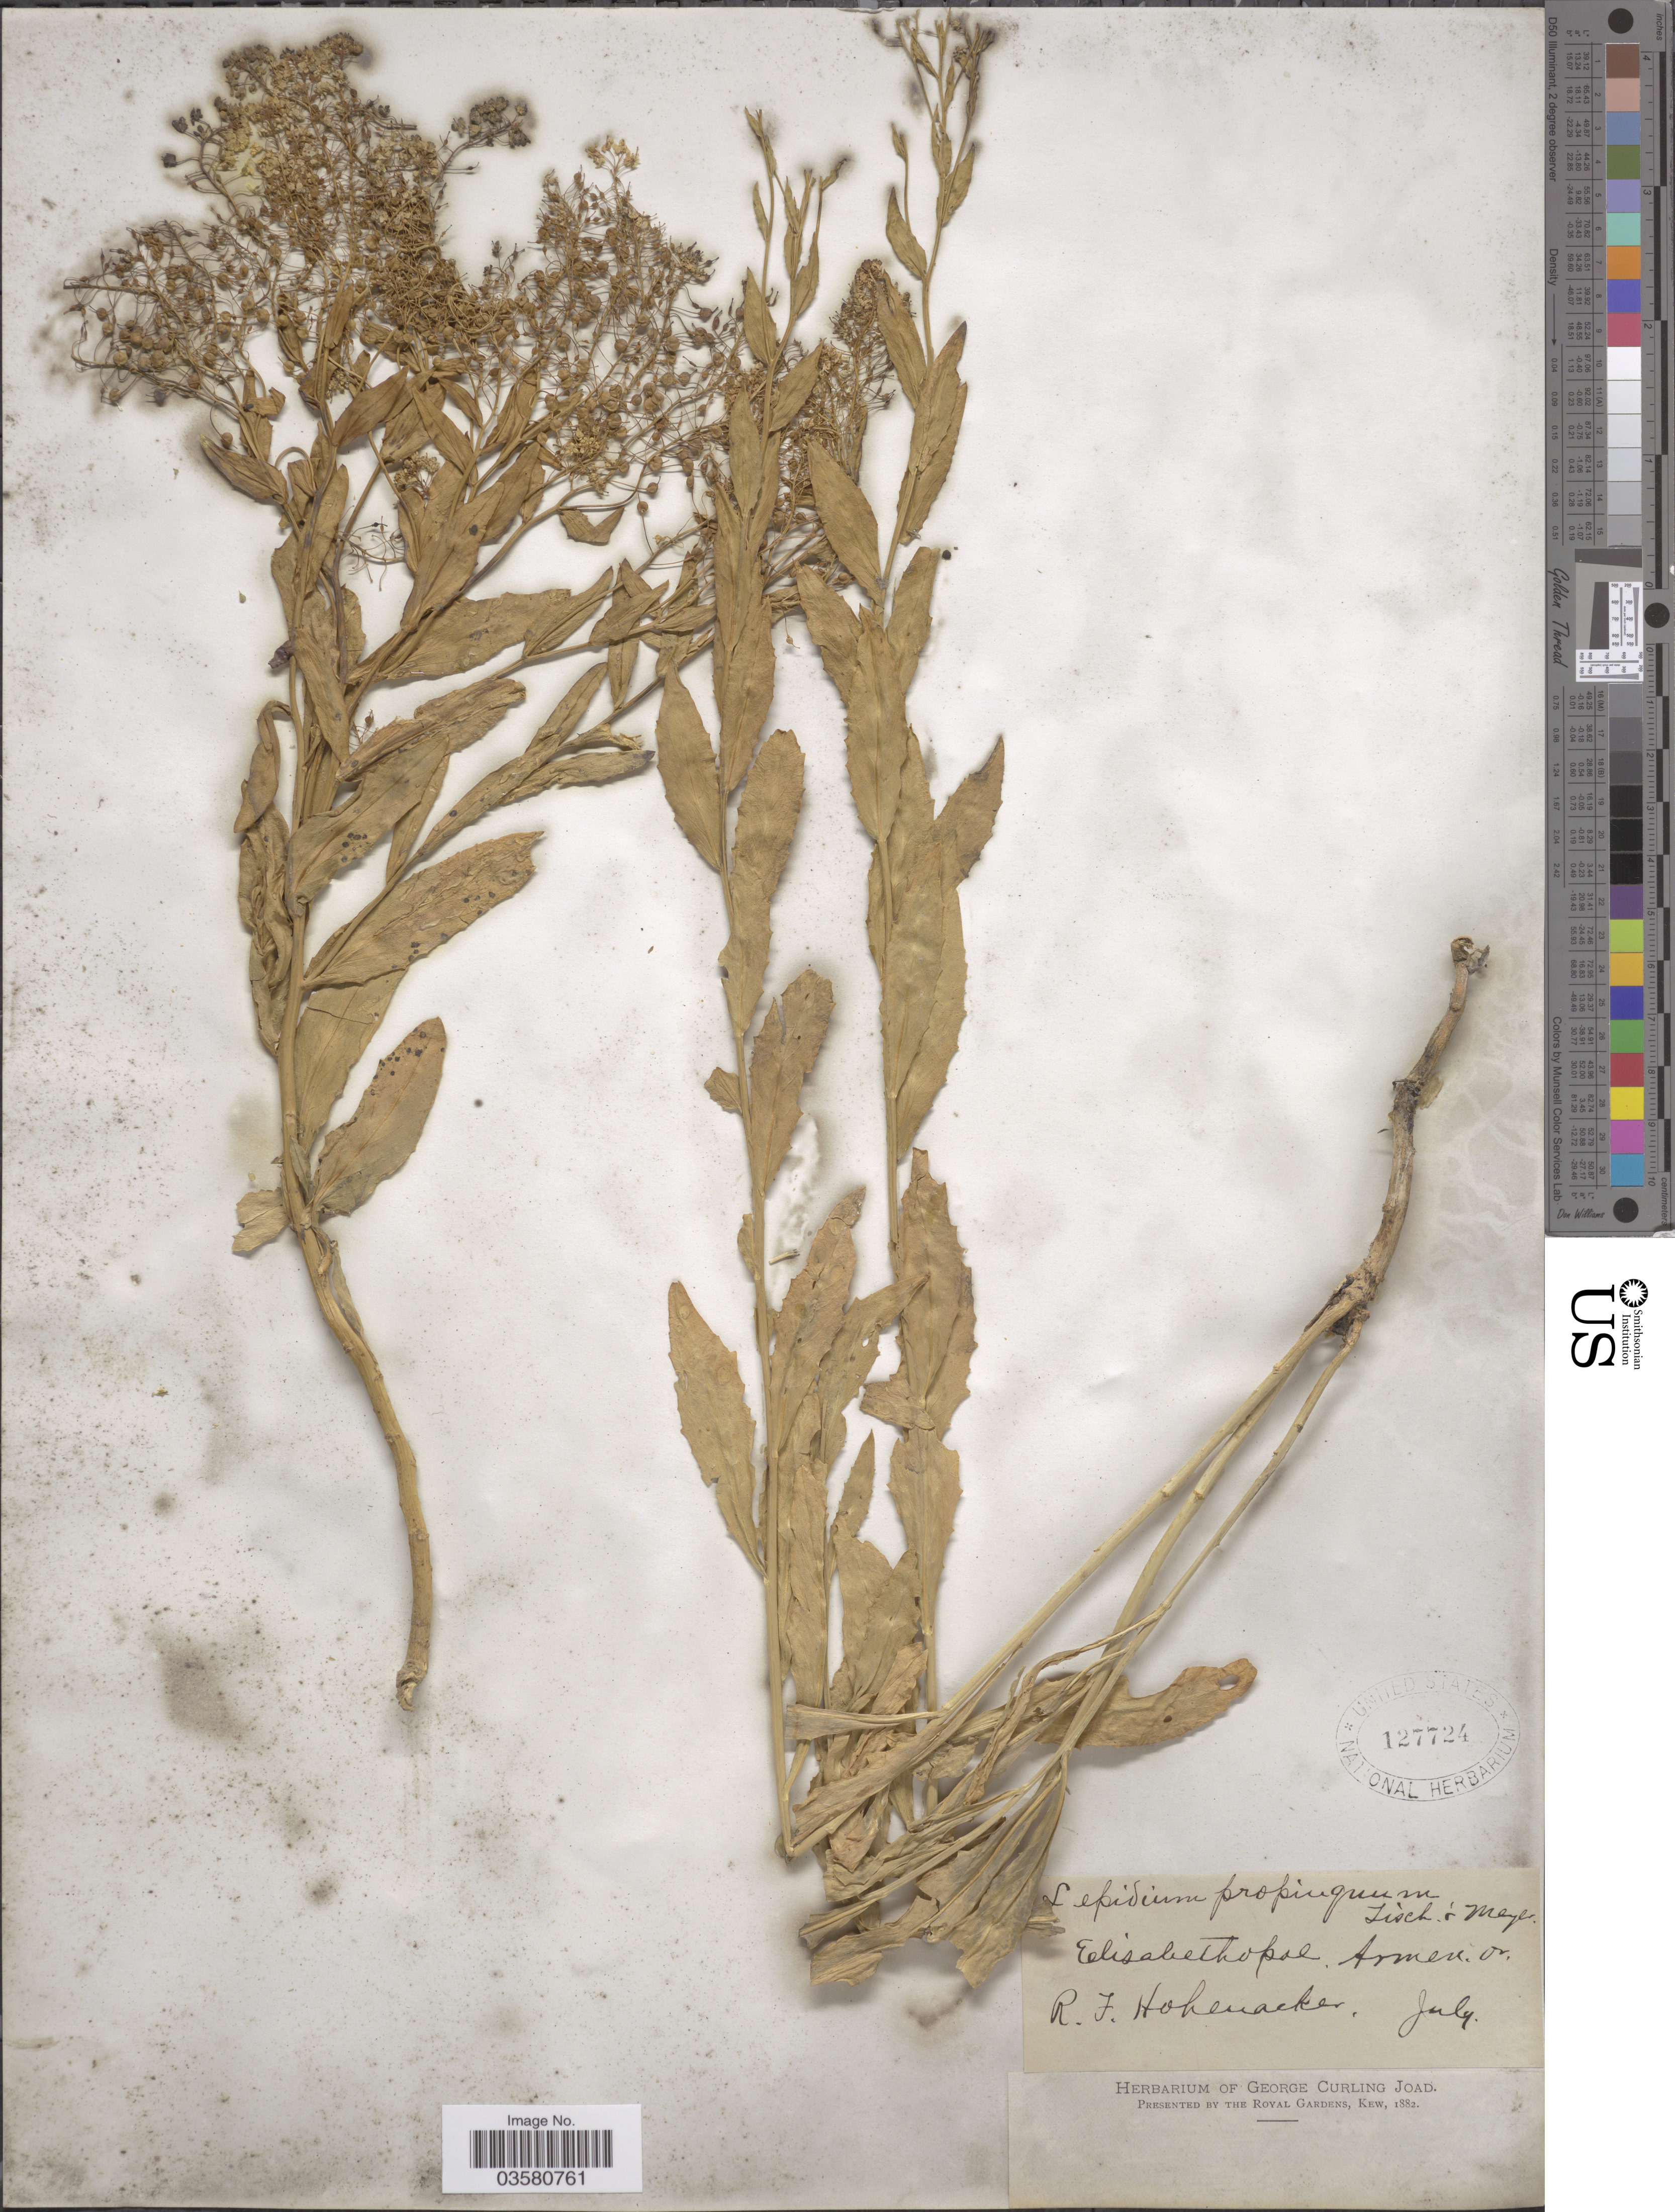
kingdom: Plantae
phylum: Tracheophyta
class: Magnoliopsida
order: Brassicales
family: Brassicaceae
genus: Lepidium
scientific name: Lepidium chalepense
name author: L.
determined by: Strong, Mark T., (BOT), Smithsonian Institution - National Museum of Natural History (UNITED STATES)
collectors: R. F. Hohenacker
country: Armenia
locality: Elisabethopol. Armenia or.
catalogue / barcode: US 127724